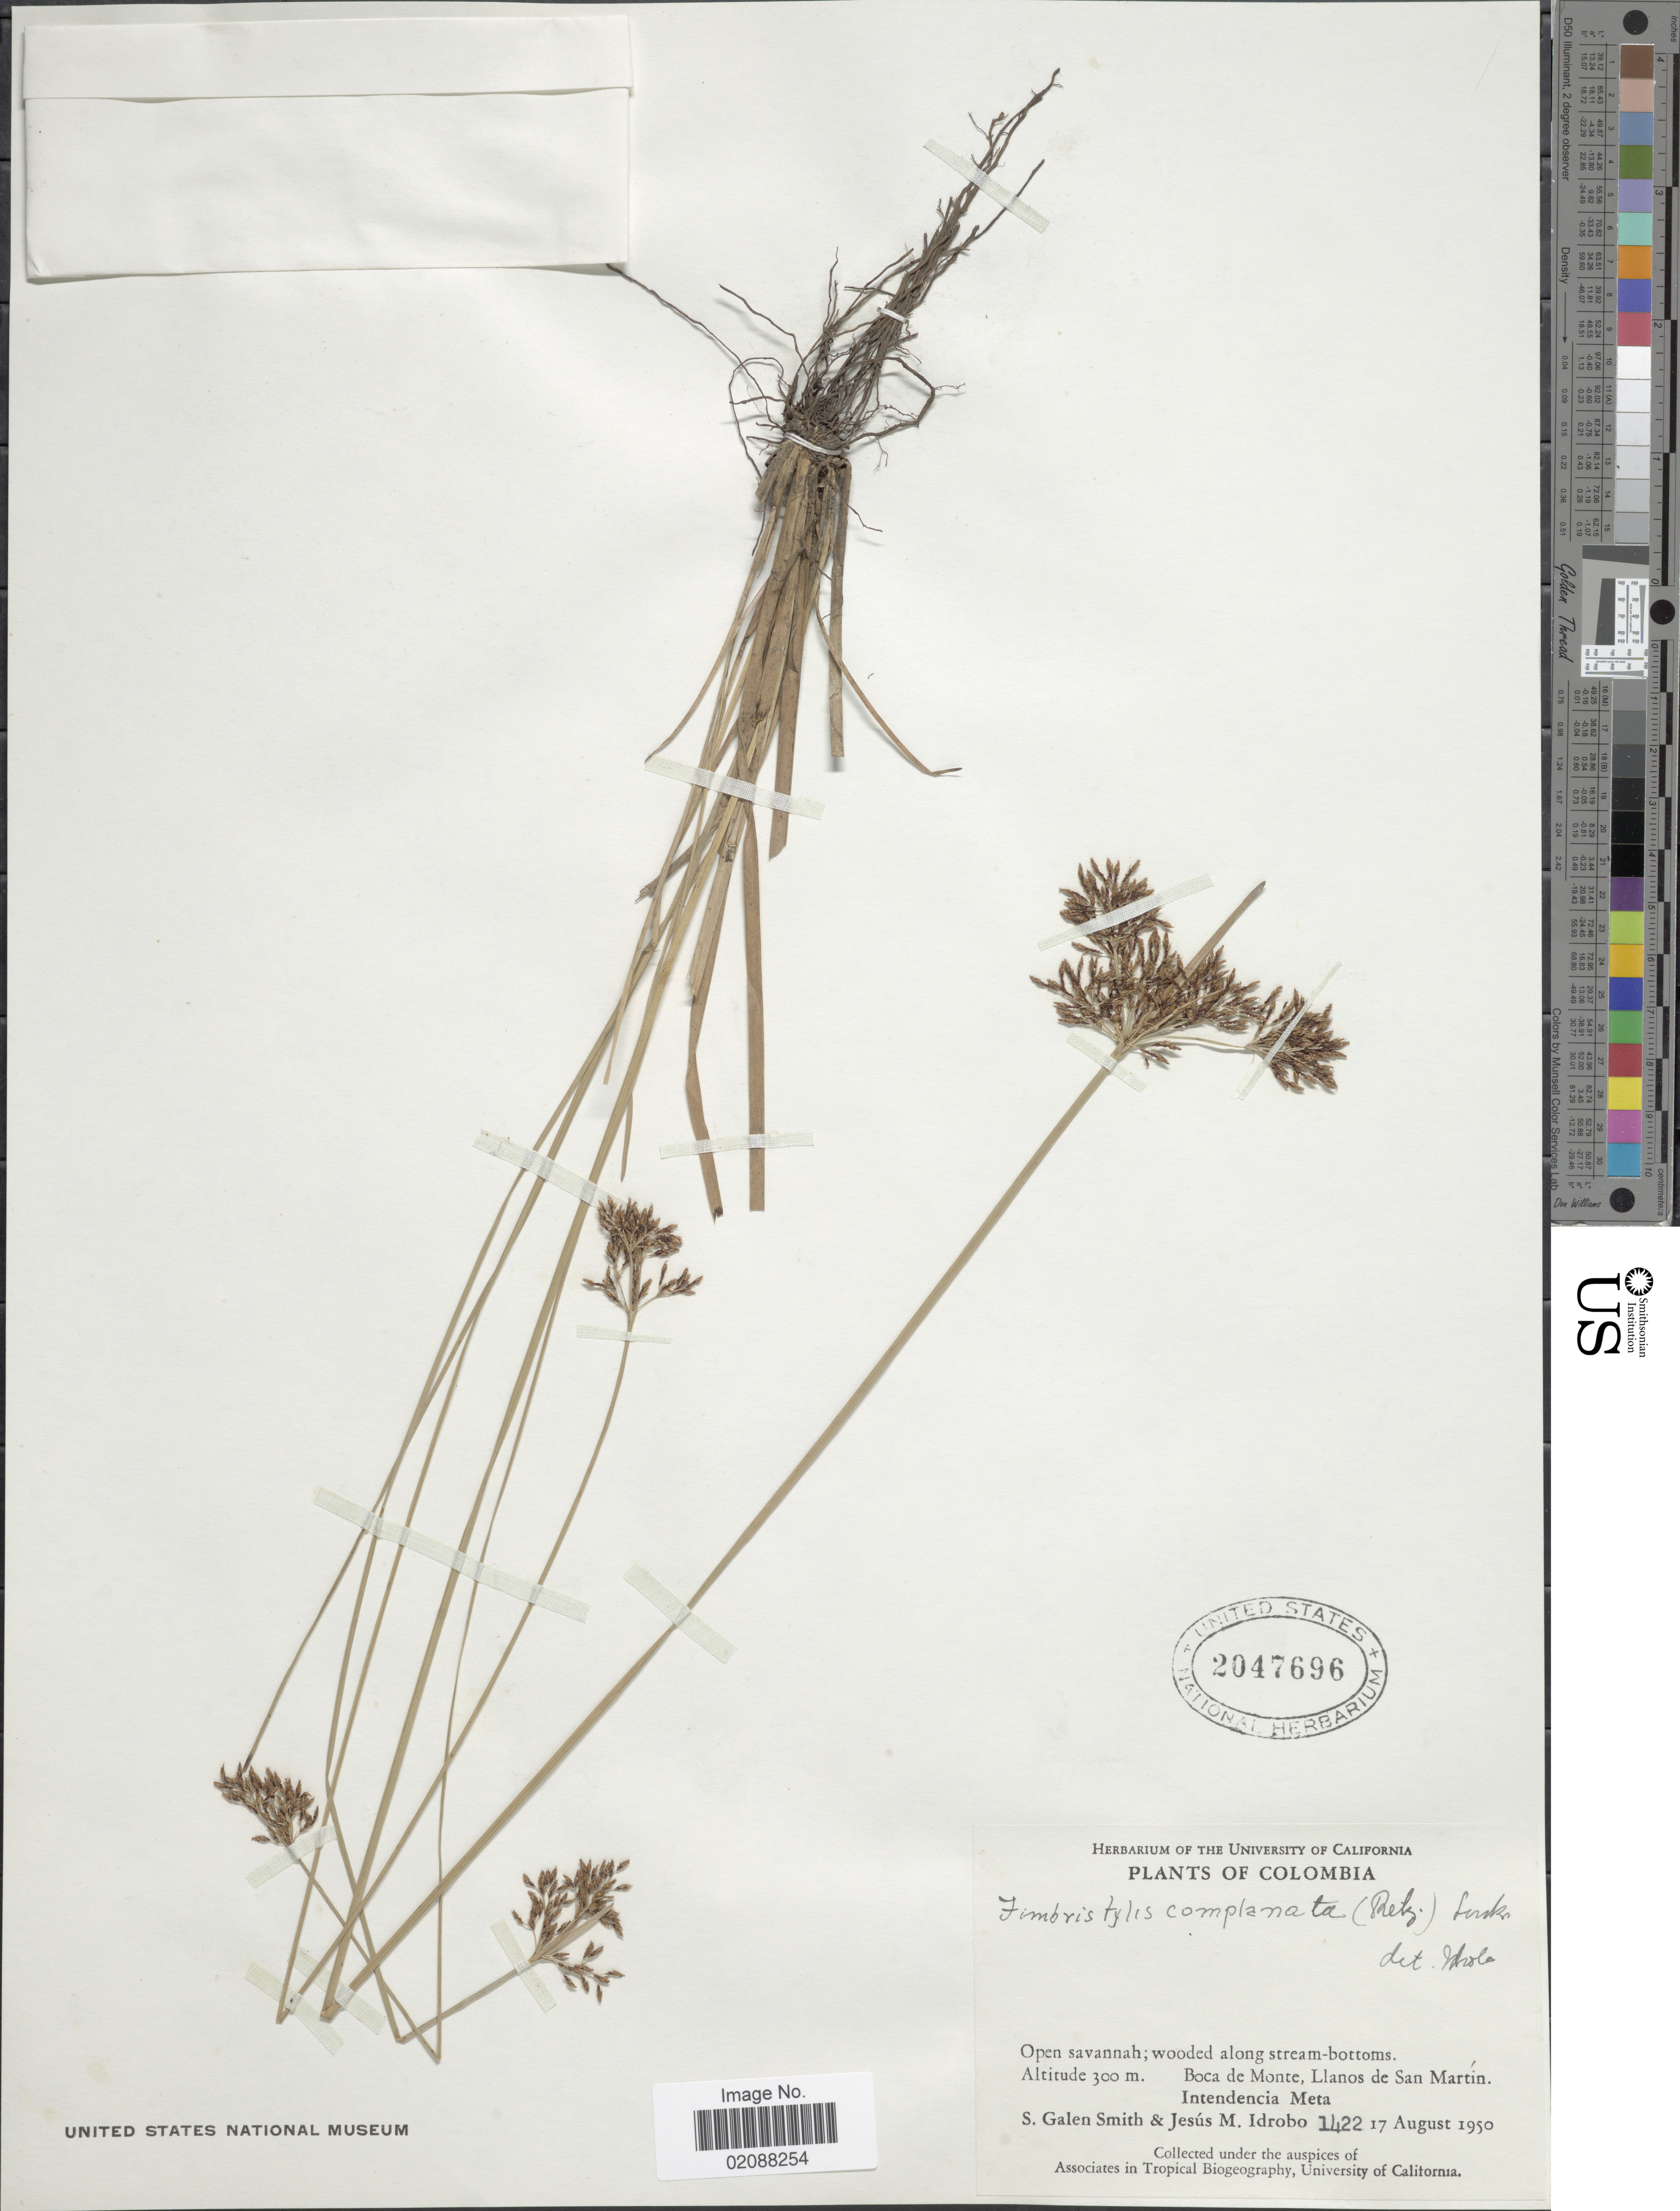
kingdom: Plantae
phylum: Tracheophyta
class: Liliopsida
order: Poales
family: Cyperaceae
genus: Fimbristylis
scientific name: Fimbristylis complanata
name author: (Retz.) Link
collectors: S. G. Smith & J. M. Idrobo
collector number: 1422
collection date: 1950-08-17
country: Colombia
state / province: Meta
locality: Boca de Monte, Llanos de San Martin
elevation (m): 300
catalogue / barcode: US 2047696